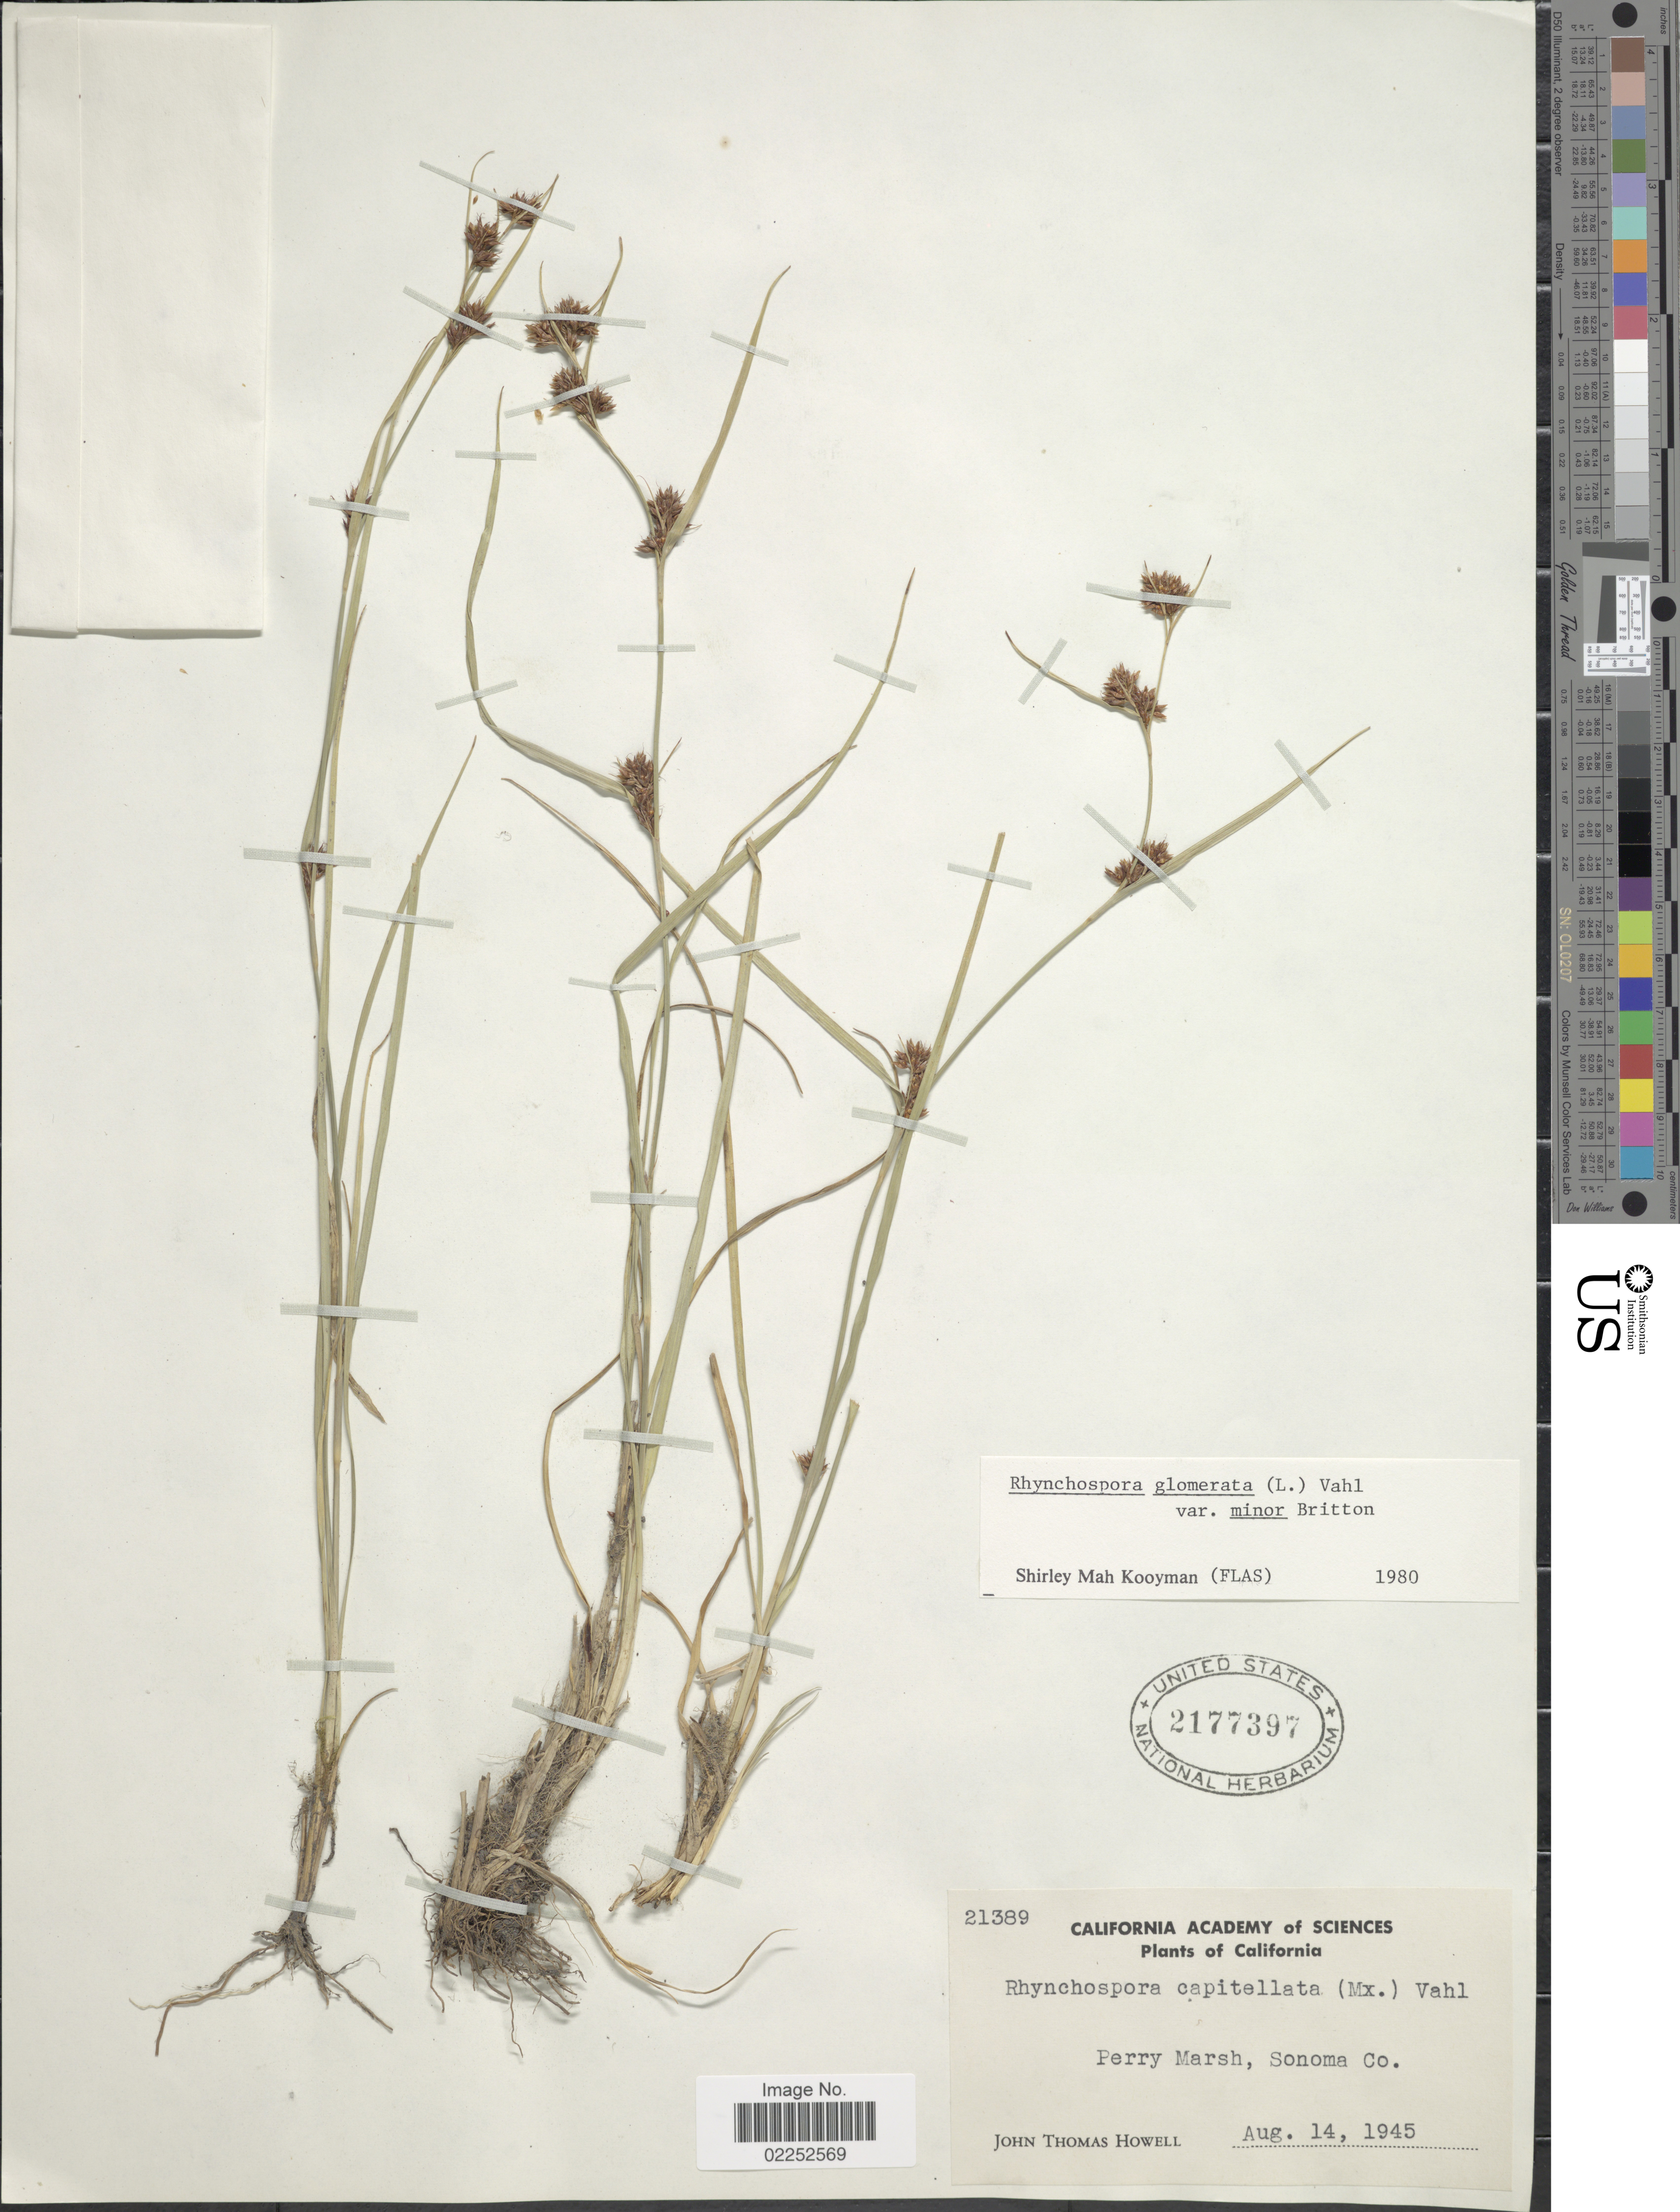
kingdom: Plantae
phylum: Tracheophyta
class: Liliopsida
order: Poales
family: Cyperaceae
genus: Rhynchospora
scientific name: Rhynchospora capitellata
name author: (Michx.) Vahl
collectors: J. T. Howell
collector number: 21389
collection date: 1945-08-14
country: United States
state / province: California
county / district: Sonoma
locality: Perry Marsh, Sonoma Co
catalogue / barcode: US 2177397